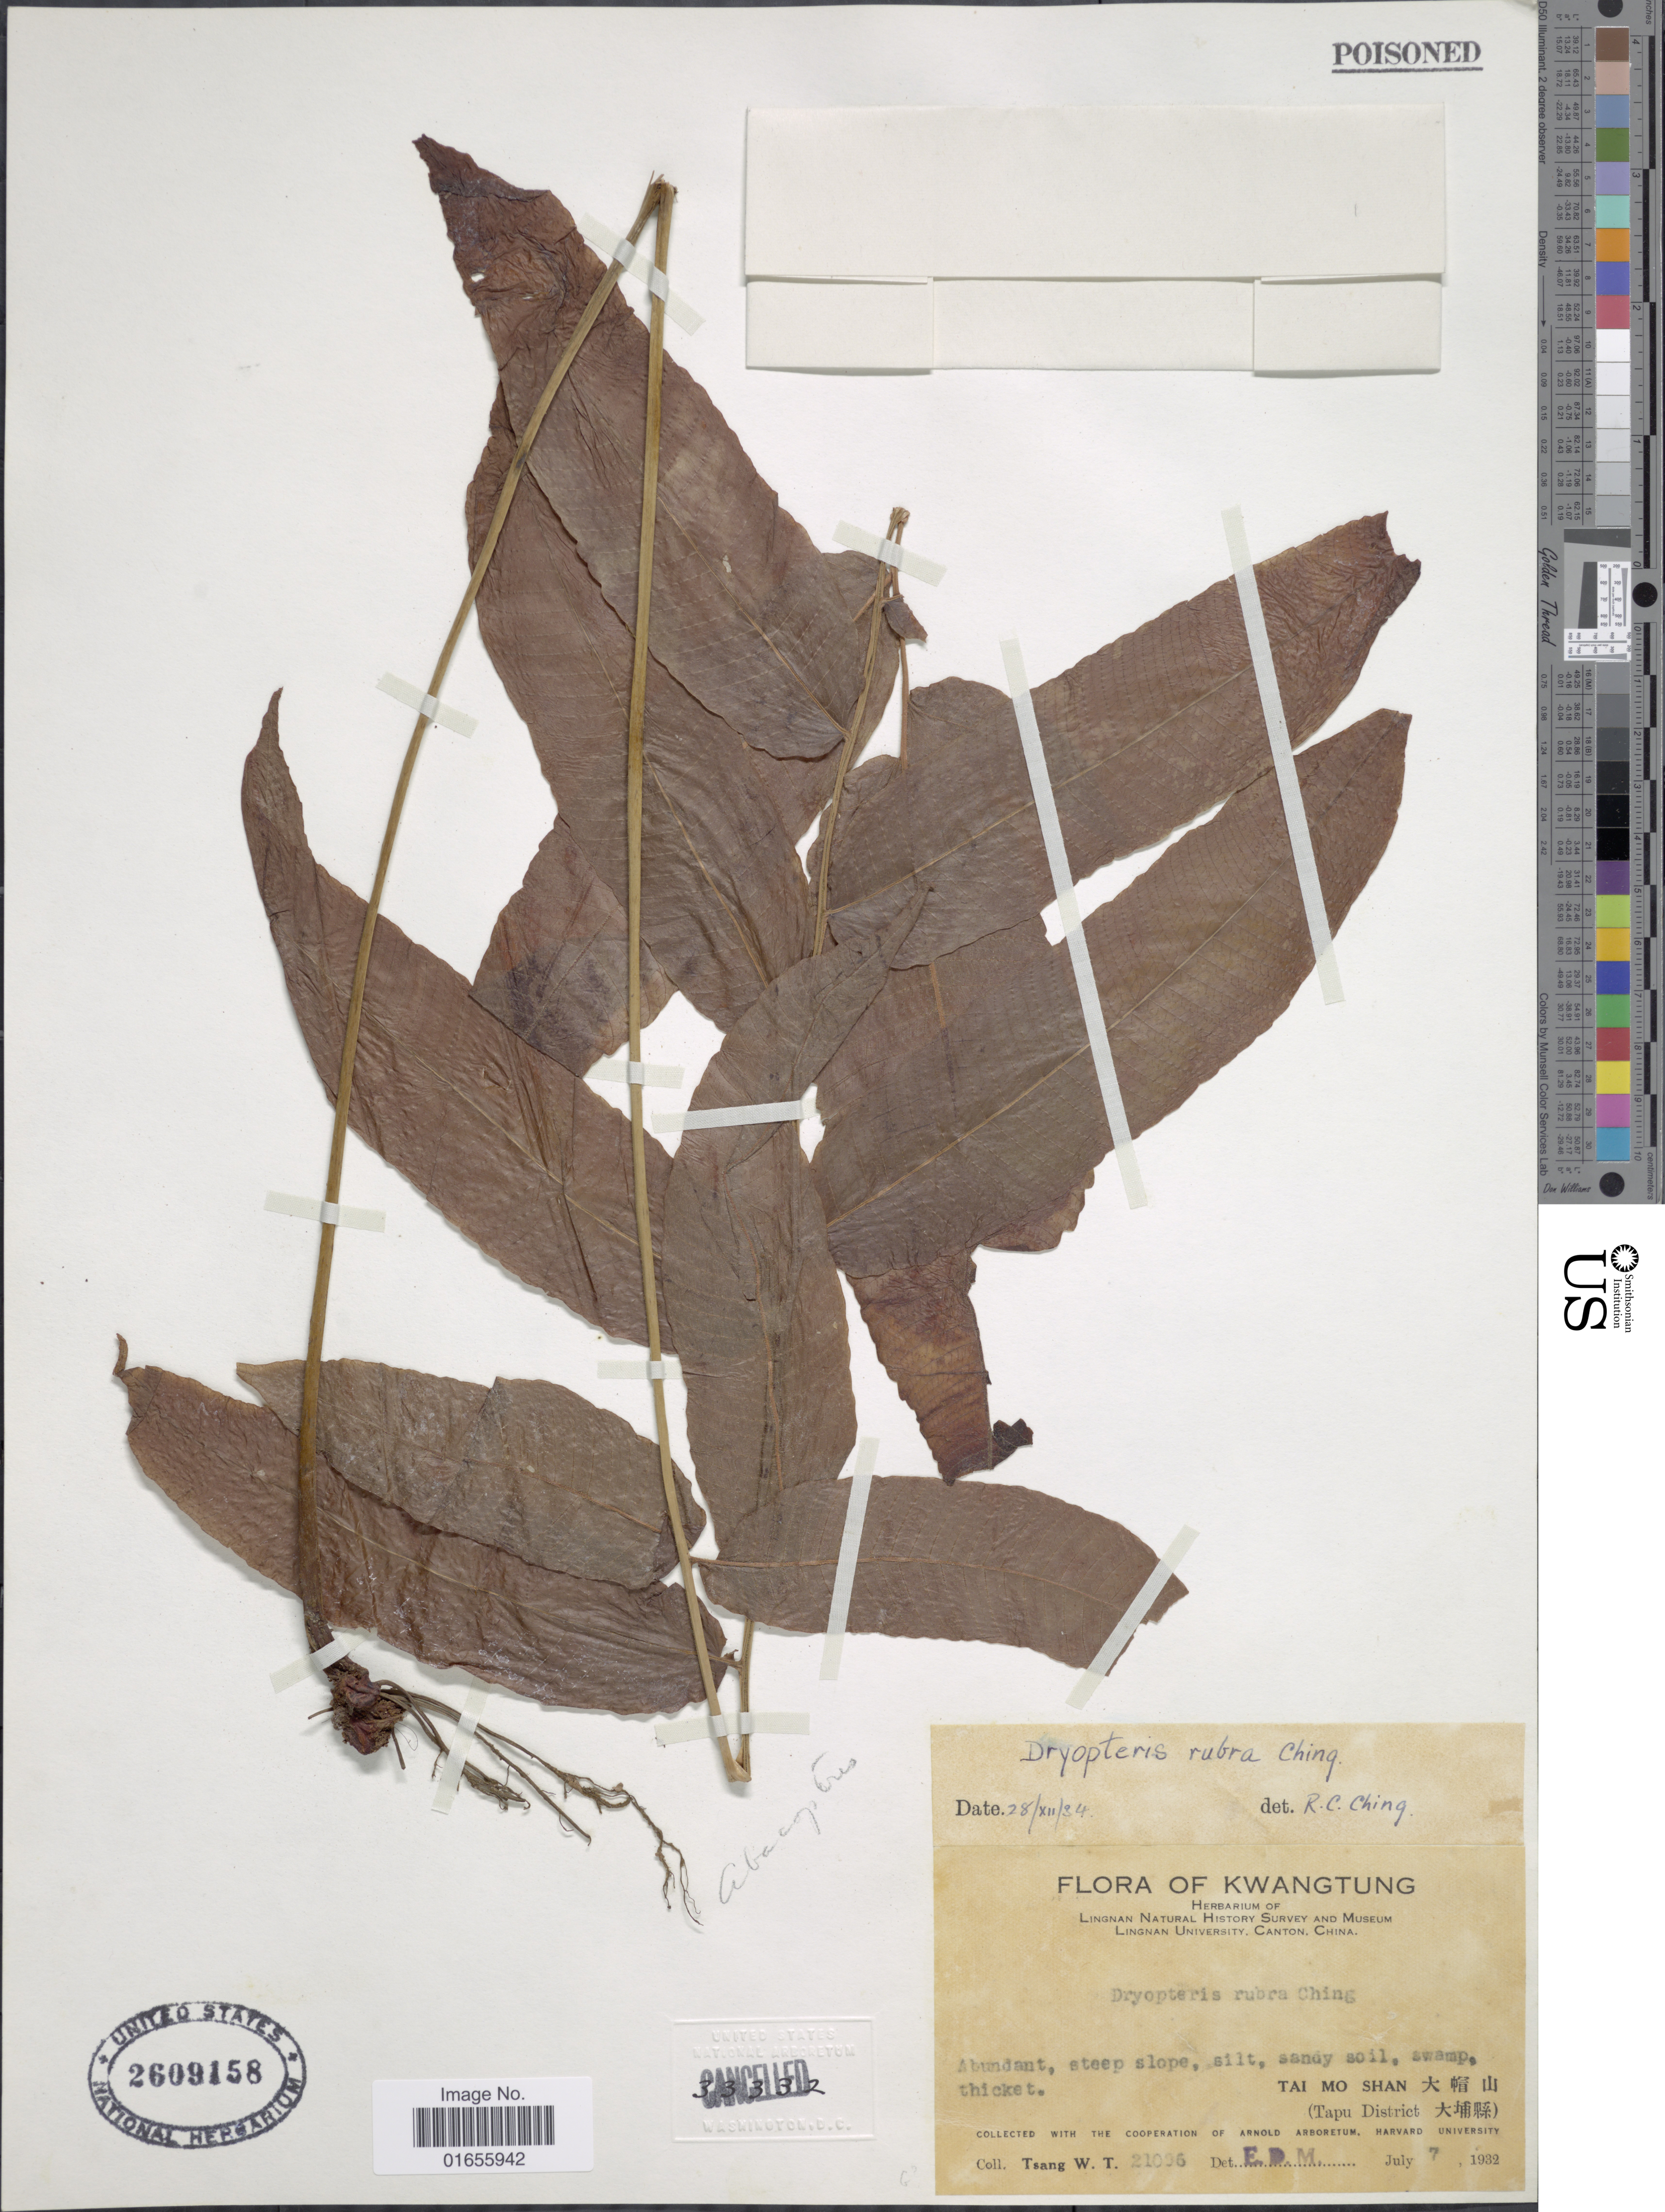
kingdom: Plantae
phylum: Tracheophyta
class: Polypodiopsida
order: Polypodiales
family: Thelypteridaceae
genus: Pronephrium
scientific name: Pronephrium lakhimpurense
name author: (Rosenst.) Holttum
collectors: W. T. Tsang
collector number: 21096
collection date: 1932-07-07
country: China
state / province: Guangdong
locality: Kwangtung, Tai Mo Shan (Tapu District)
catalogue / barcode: US 2609158